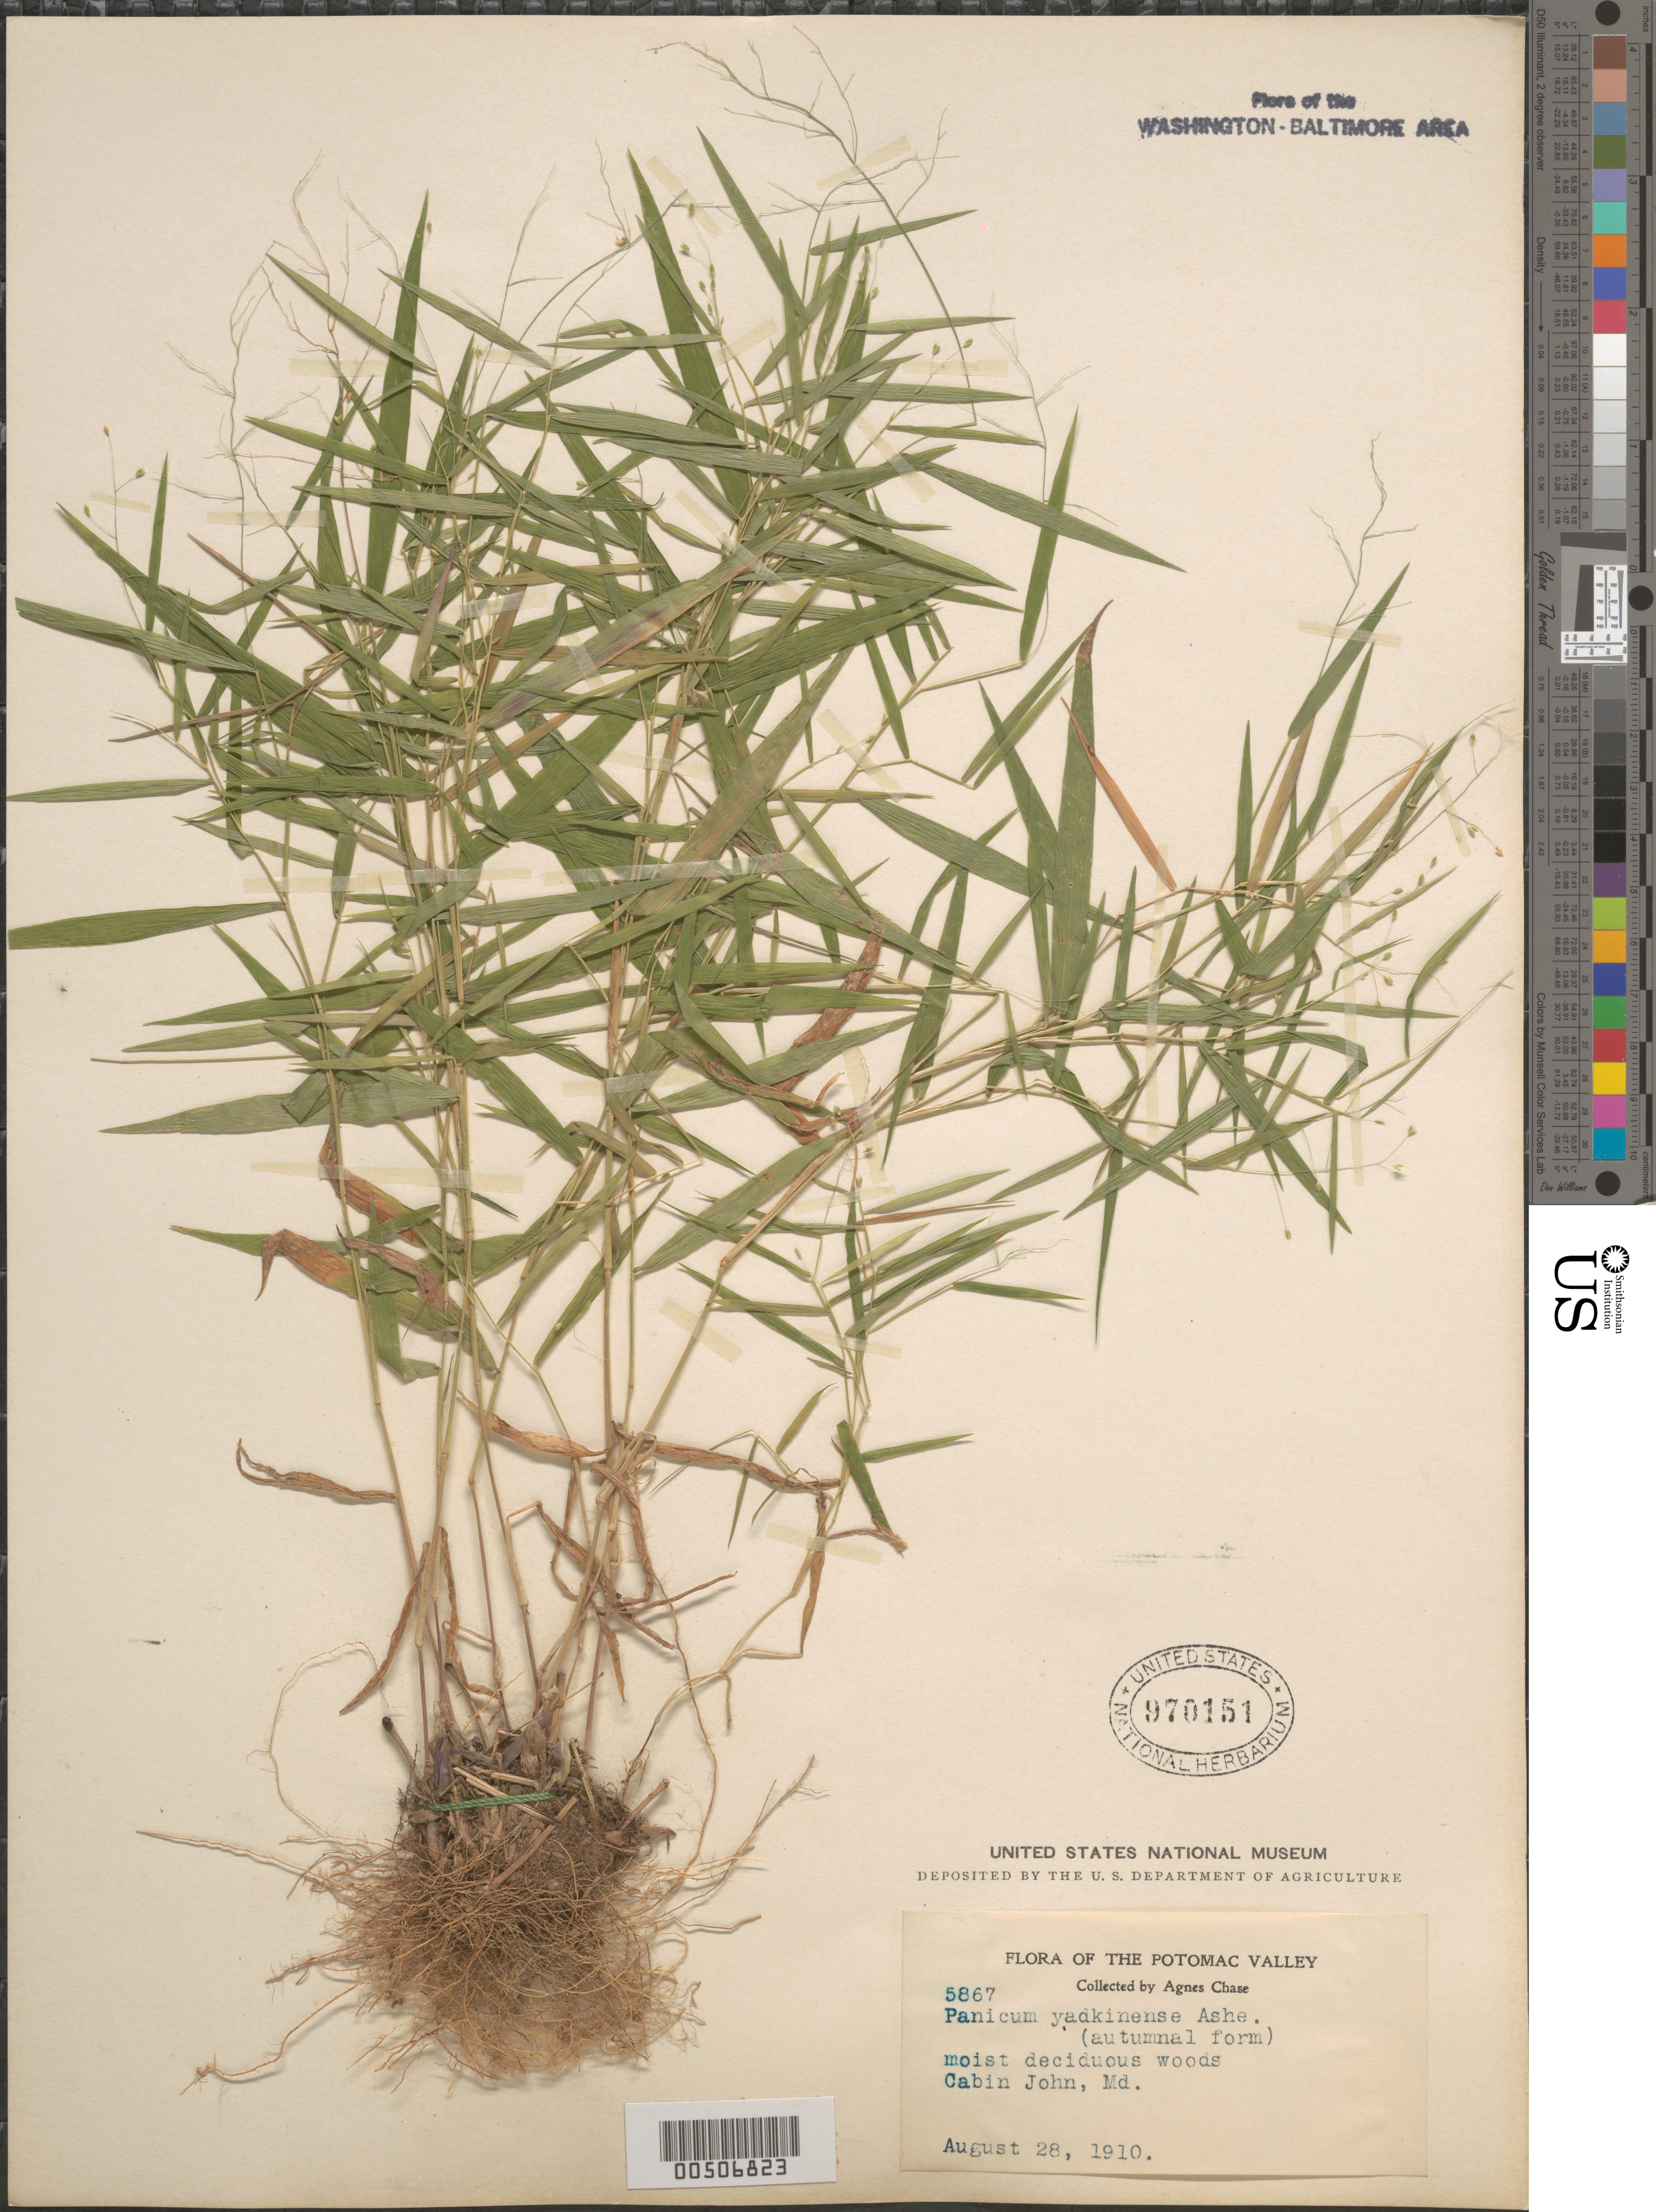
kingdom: Plantae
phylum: Tracheophyta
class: Liliopsida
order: Poales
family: Poaceae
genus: Dichanthelium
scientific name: Dichanthelium dichotomum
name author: (L.) Gould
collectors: A. Chase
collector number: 5867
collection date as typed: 28 Aug 1910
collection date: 1910-08-28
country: United States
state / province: Maryland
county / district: Montgomery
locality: Cabin John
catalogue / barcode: US 970151